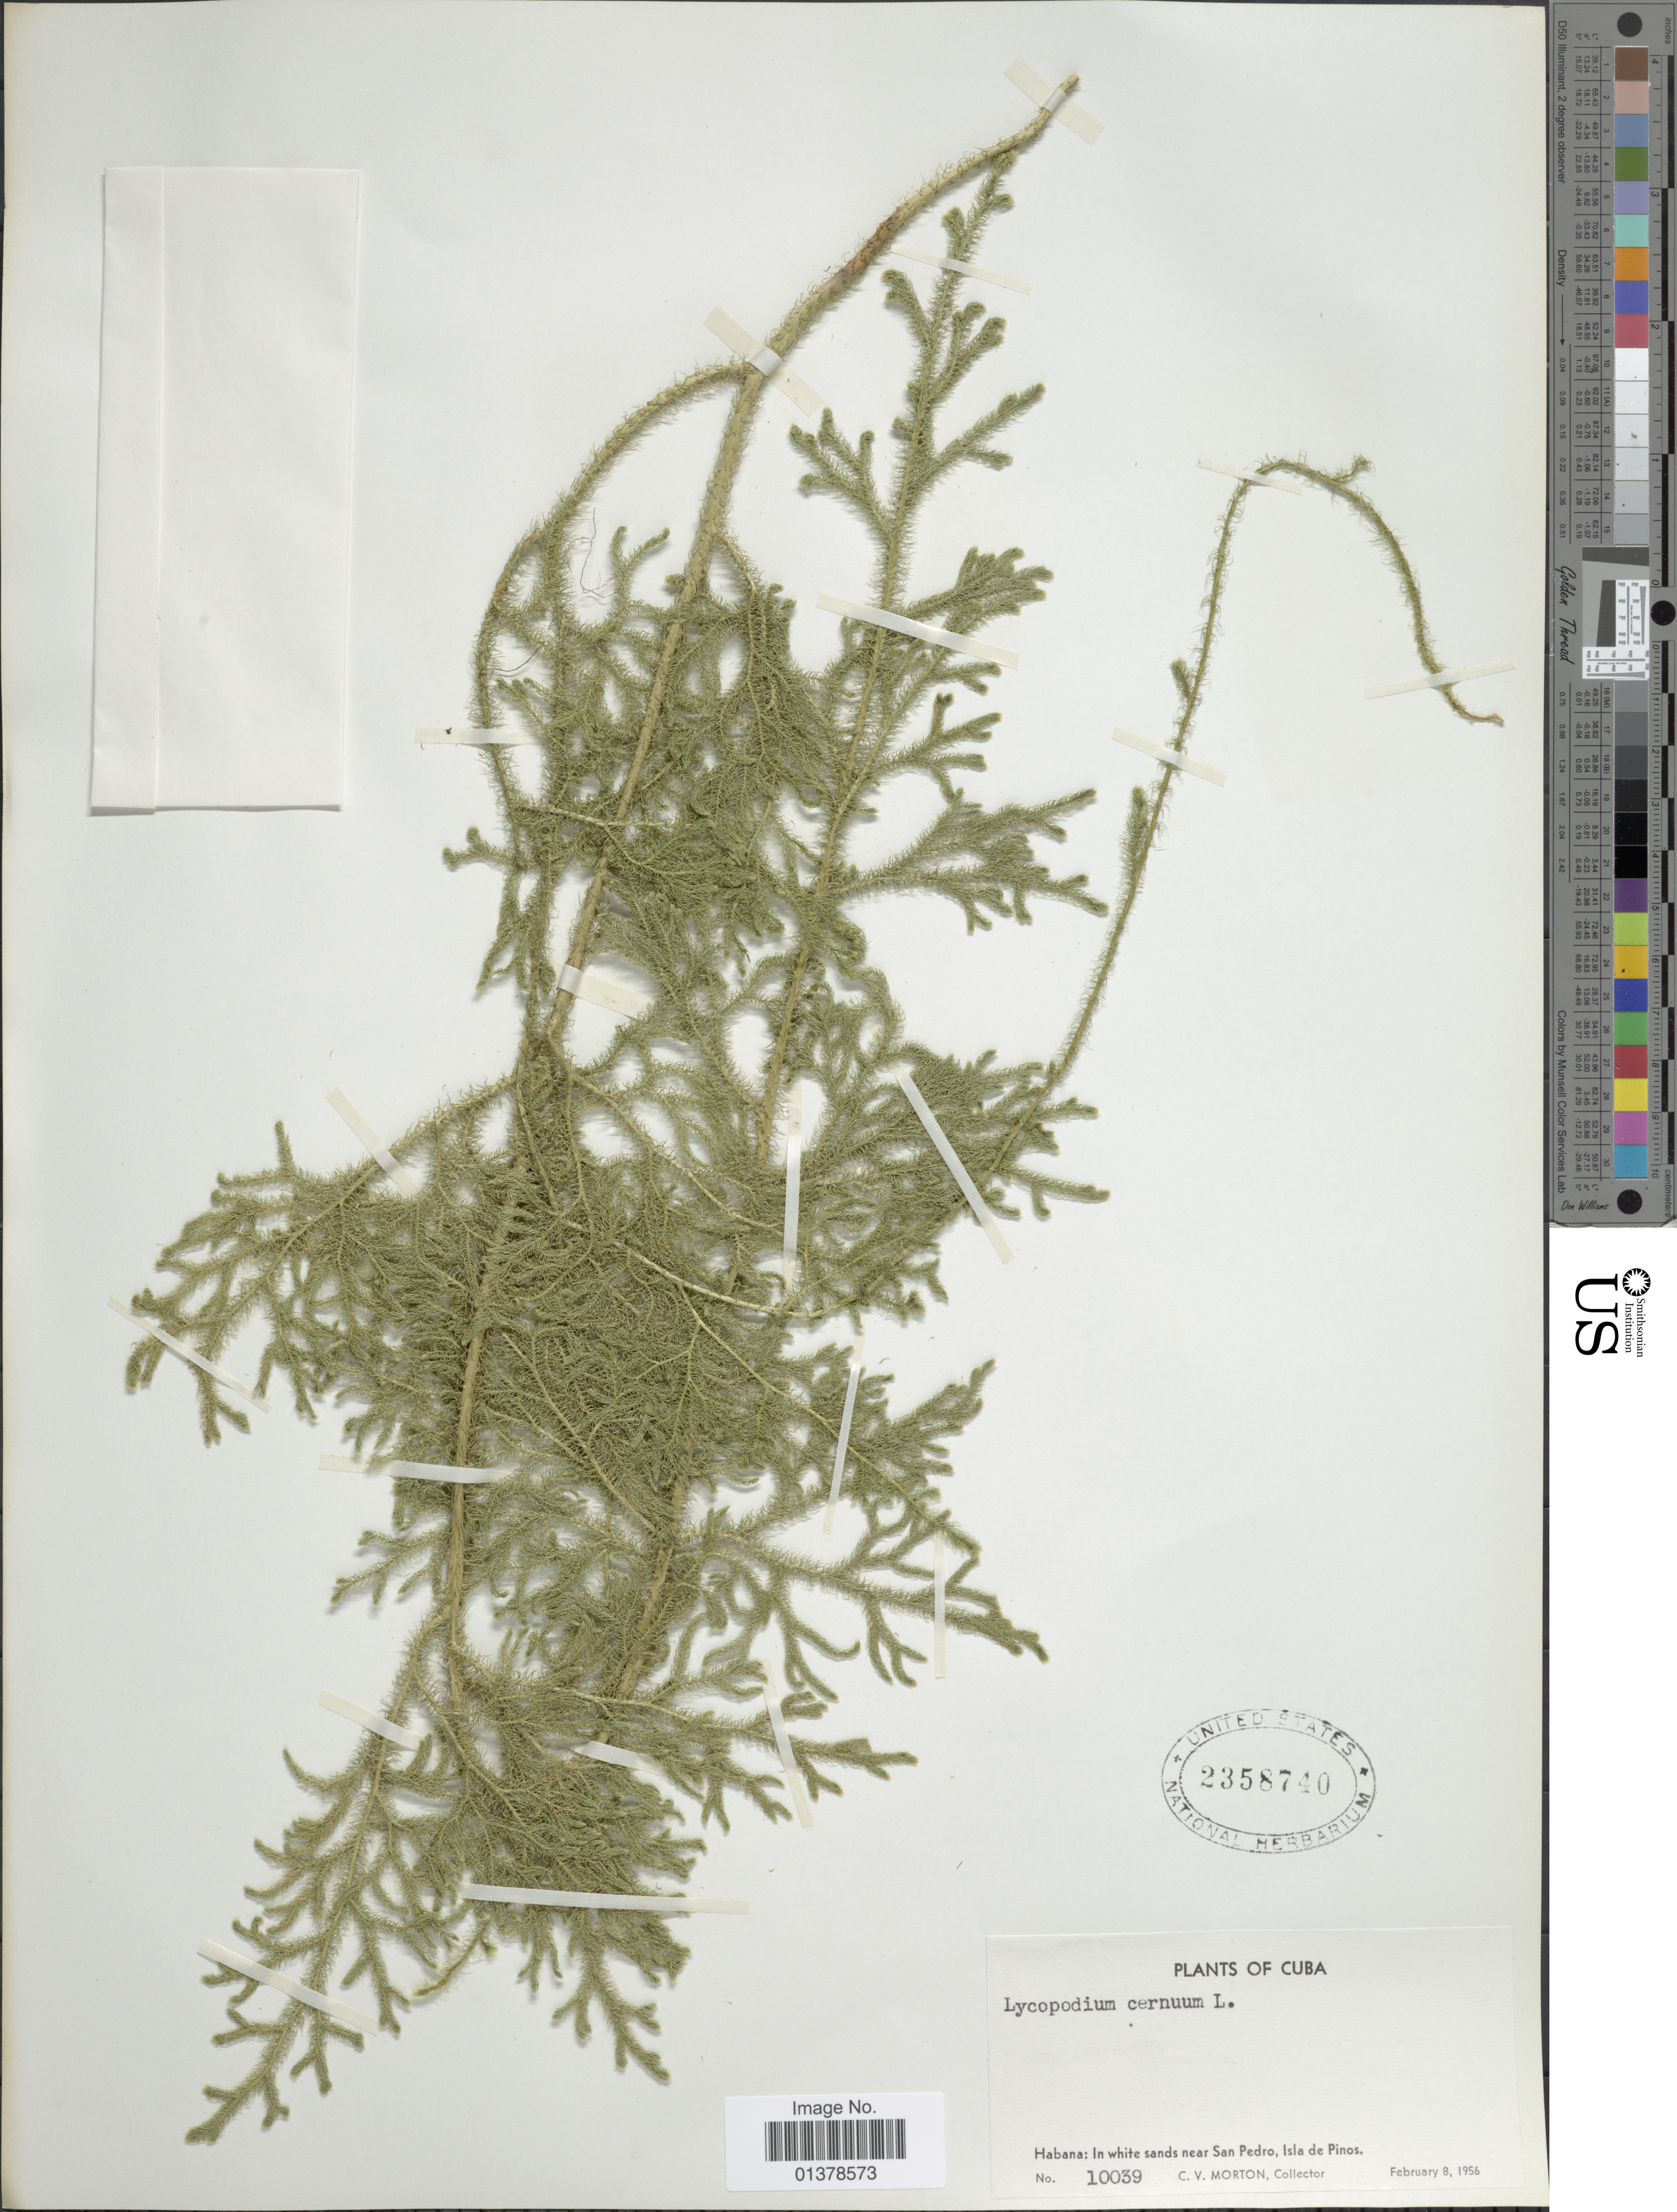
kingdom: Plantae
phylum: Tracheophyta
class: Lycopodiopsida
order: Lycopodiales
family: Lycopodiaceae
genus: Palhinhaea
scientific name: Palhinhaea cernua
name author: (L.) Vasc. & Franco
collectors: C. V. Morton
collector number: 10039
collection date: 1956-02-08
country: Cuba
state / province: La Habana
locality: In white sands near San Pedro, Isla de Pinos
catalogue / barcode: US 2358740